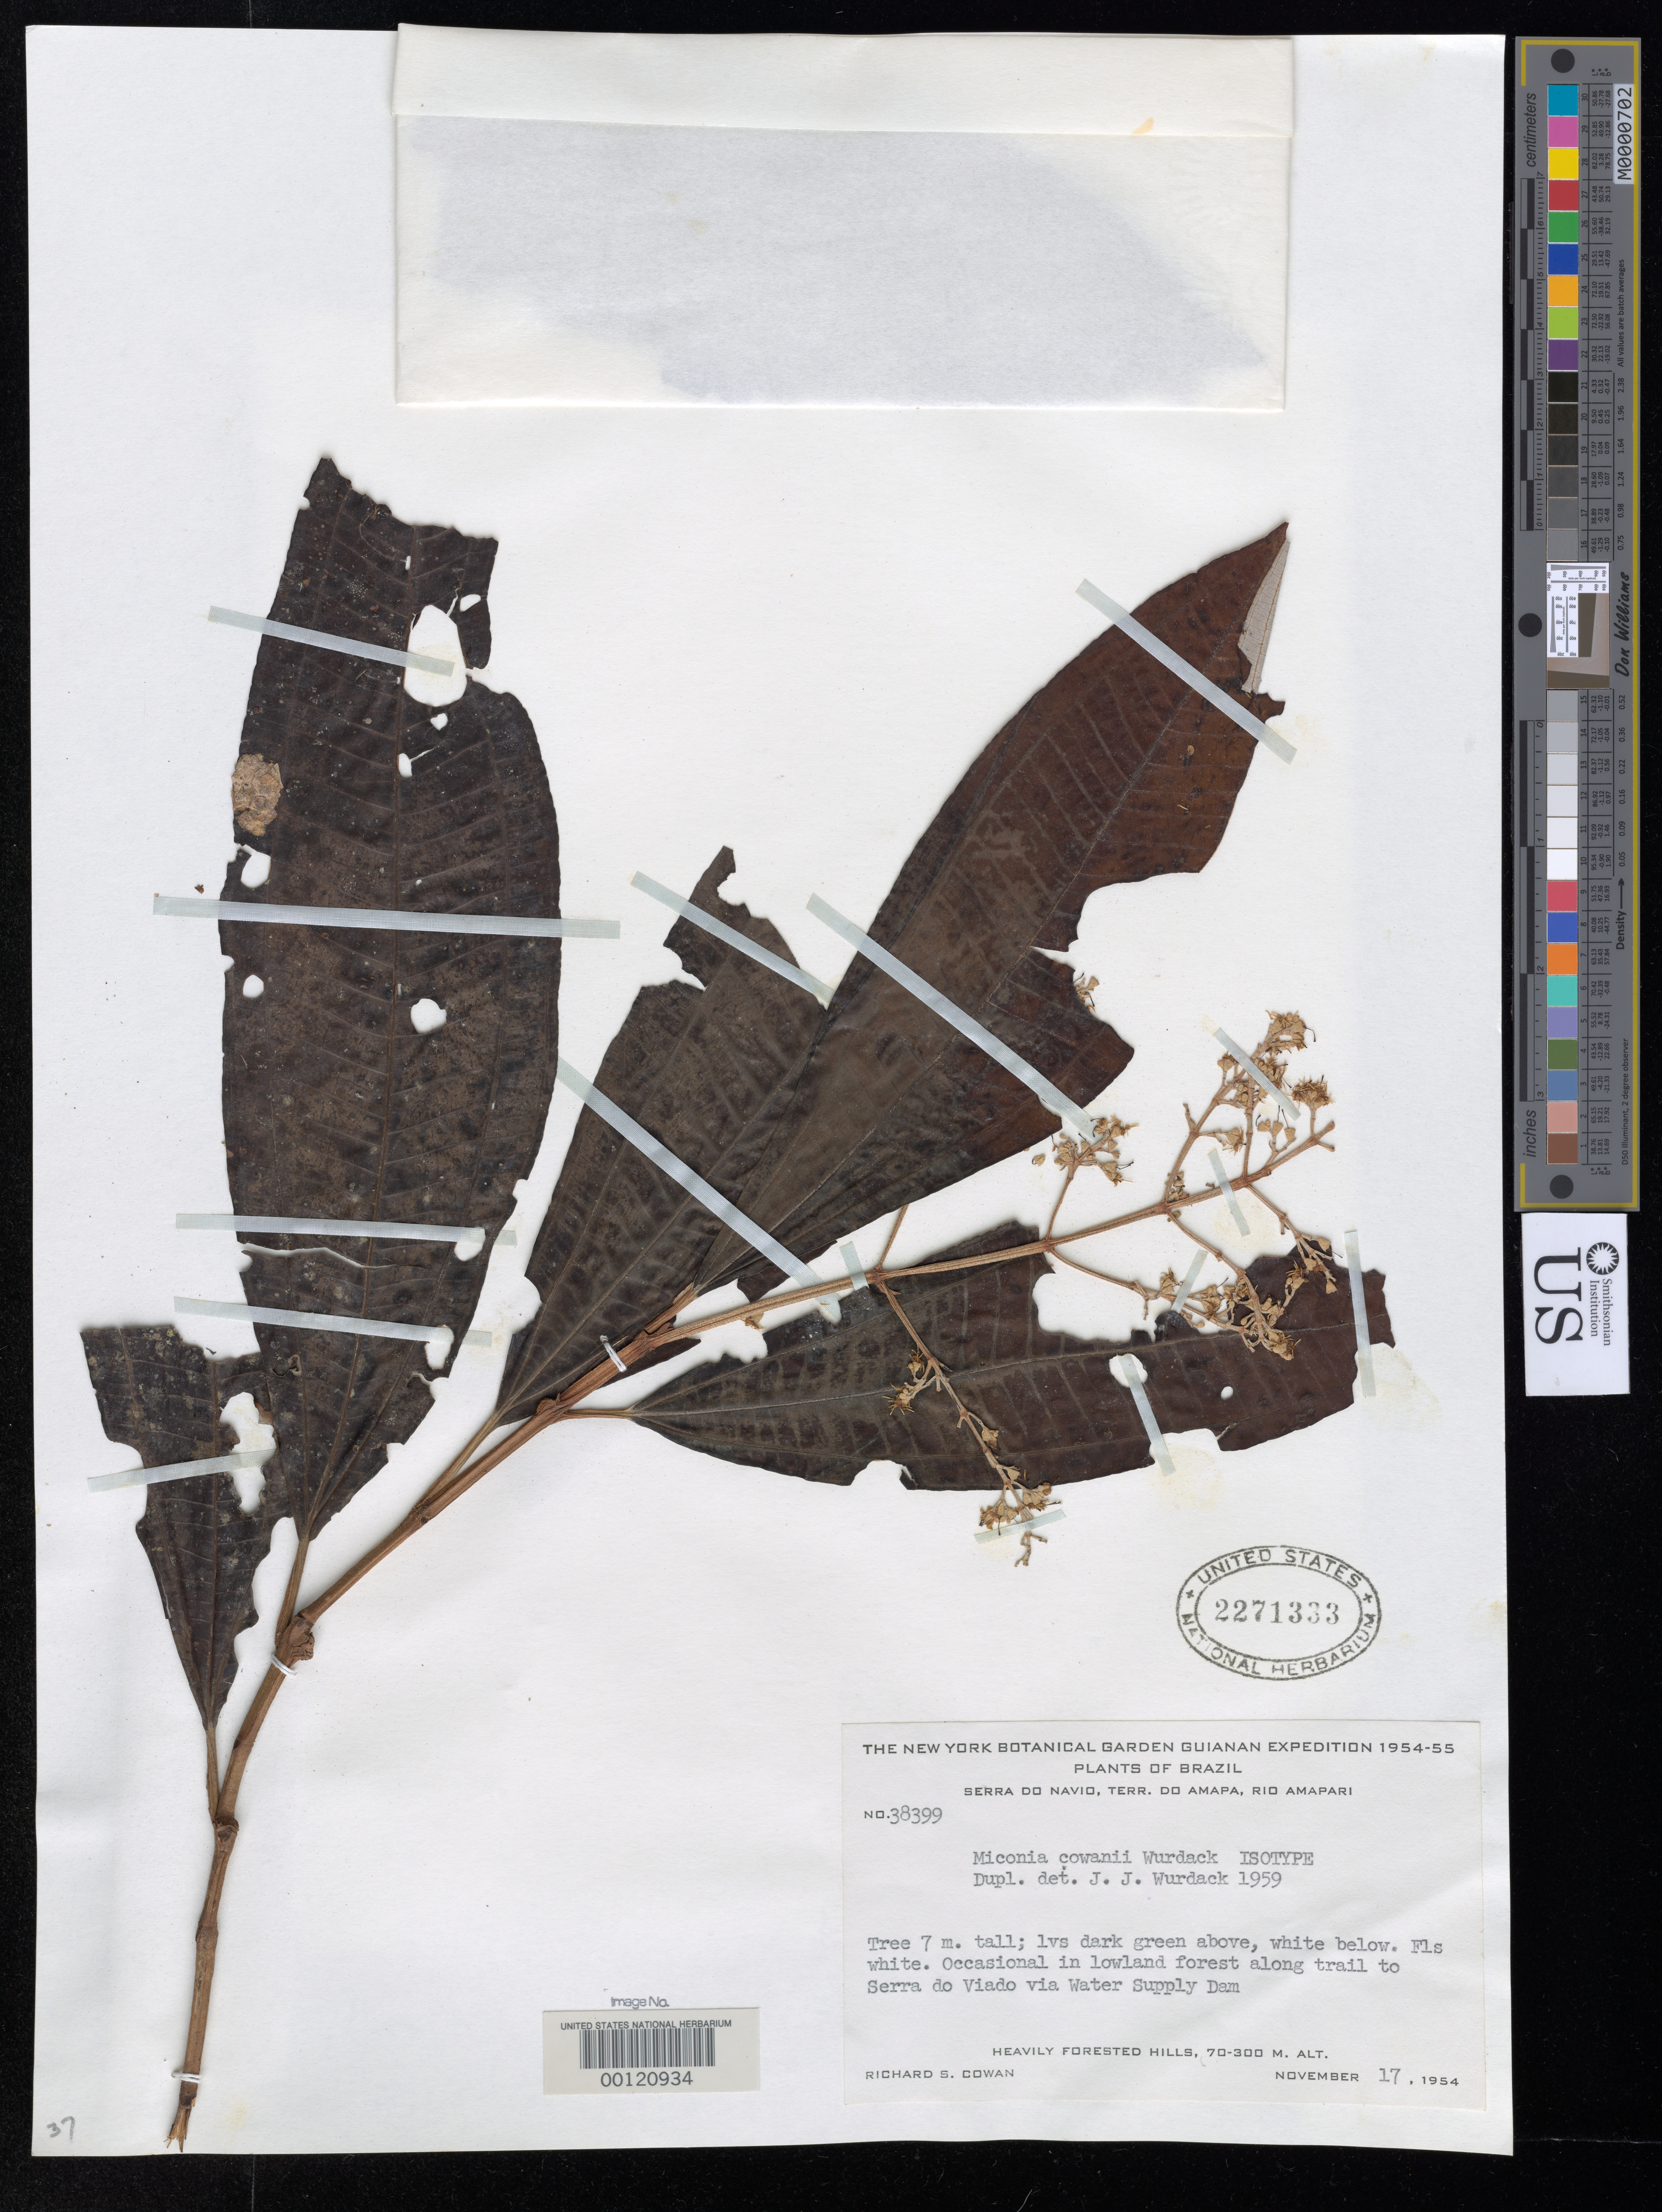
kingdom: Plantae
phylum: Tracheophyta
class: Magnoliopsida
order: Myrtales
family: Melastomataceae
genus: Miconia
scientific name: Miconia cowanii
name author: Wurdack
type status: Isotype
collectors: R. S. Cowan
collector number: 38399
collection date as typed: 17 Nov 1954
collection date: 1954-11-17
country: Brazil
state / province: Amapá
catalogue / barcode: US 2271333